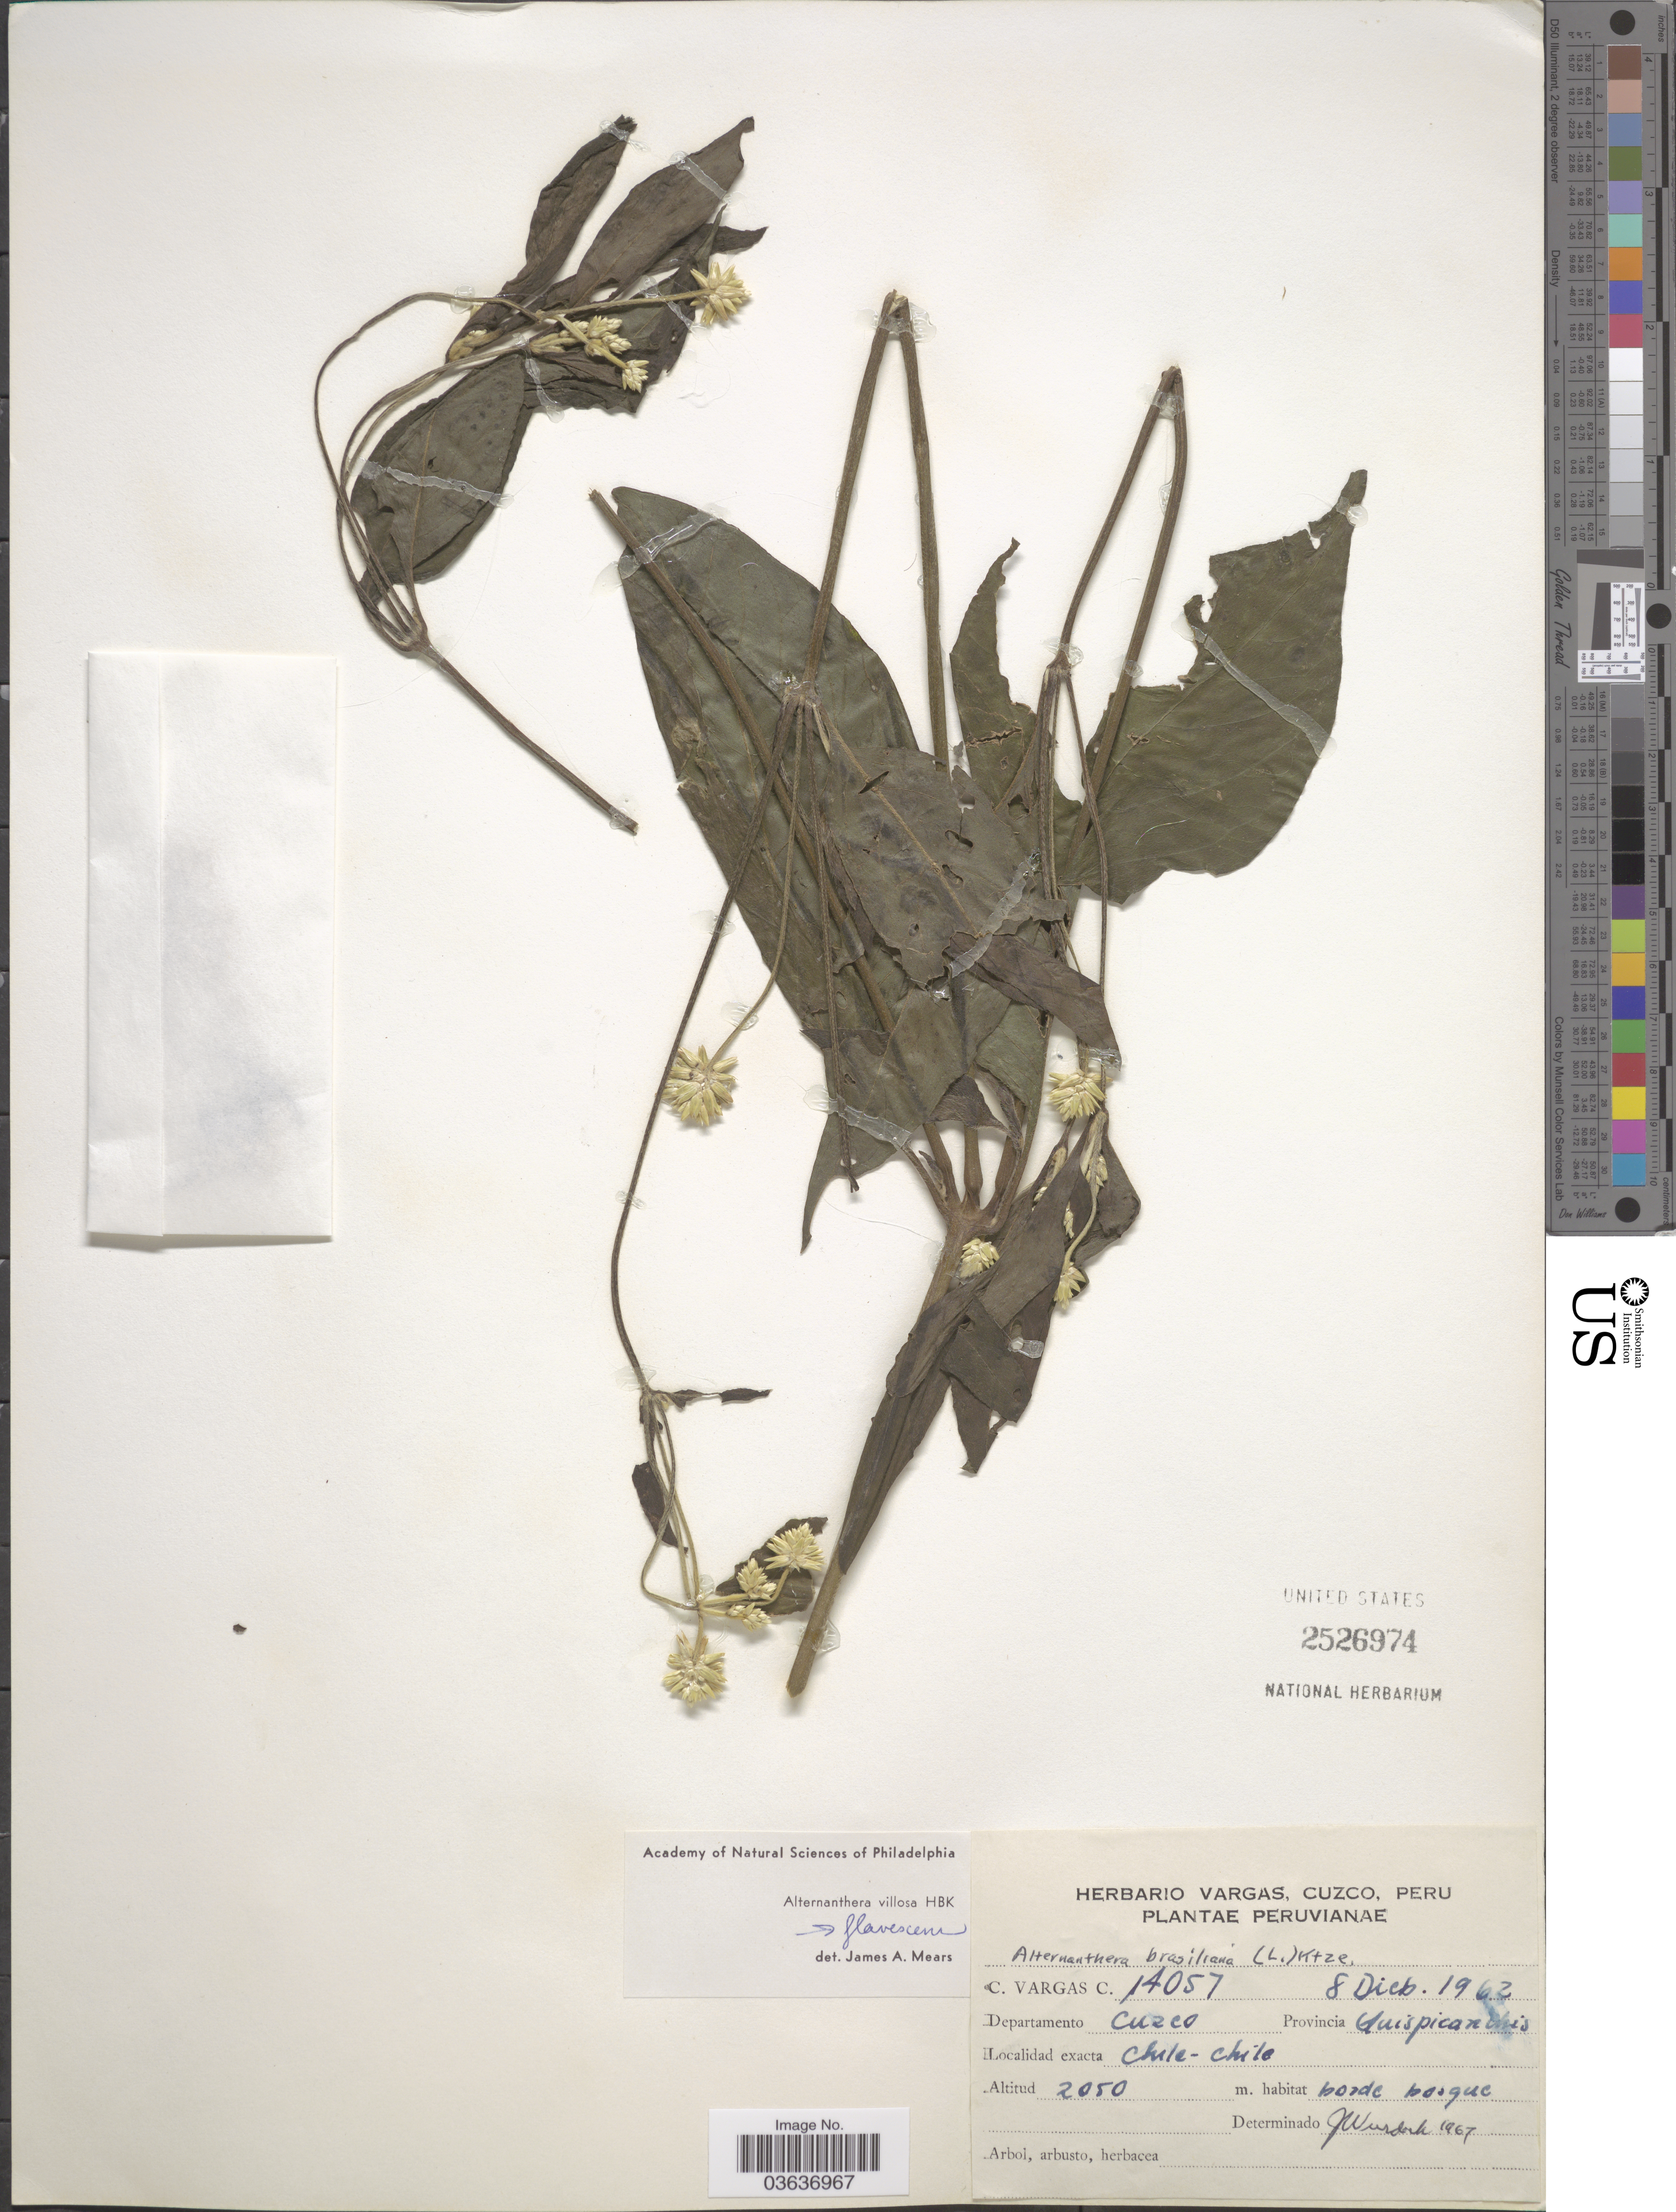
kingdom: Plantae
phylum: Tracheophyta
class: Magnoliopsida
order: Caryophyllales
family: Amaranthaceae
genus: Alternanthera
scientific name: Alternanthera villosa var. villosa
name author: Kunth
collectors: C. Vargas Calderón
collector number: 14057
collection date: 1962-12-08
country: Peru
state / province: Cusco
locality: Departamento Cuzco. Provincia Quispicanchis. Chile-Chile.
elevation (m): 2050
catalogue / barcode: US 2526974